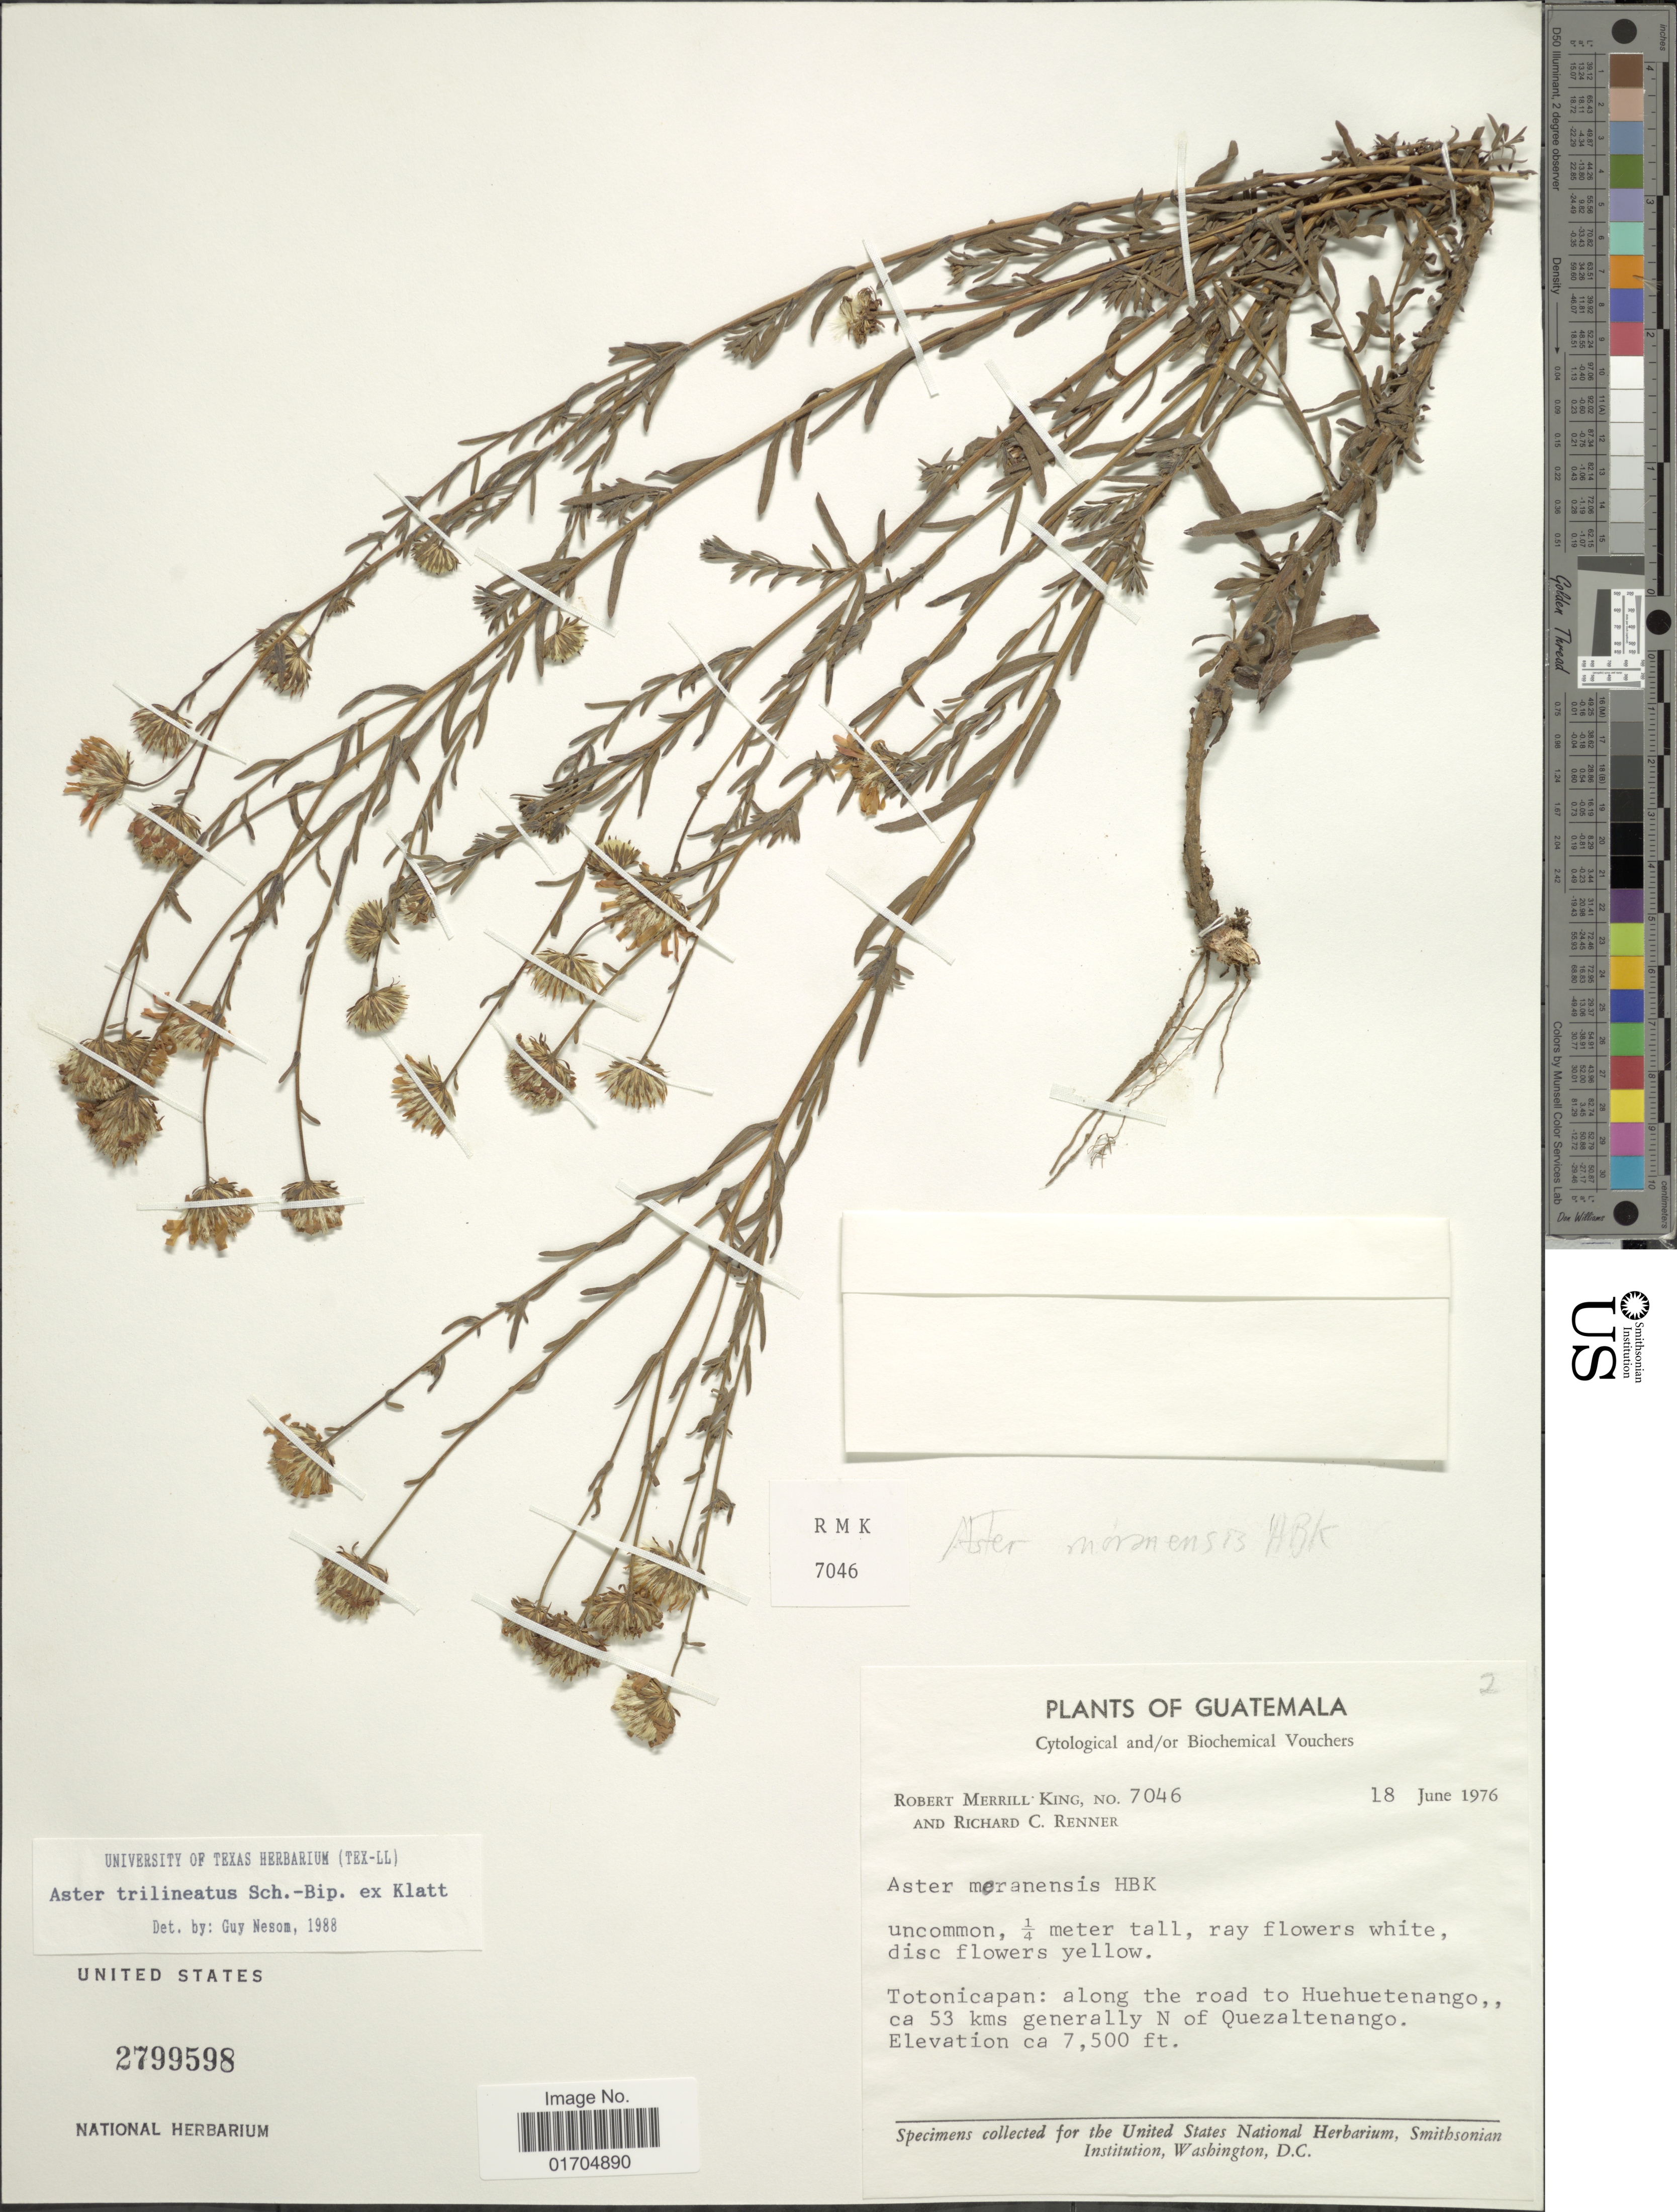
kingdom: Plantae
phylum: Tracheophyta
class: Magnoliopsida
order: Asterales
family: Asteraceae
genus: Symphyotrichum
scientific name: Symphyotrichum trilineatum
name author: (Sch. Bip. ex Klatt) G.L. Nesom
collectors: R. M. King & R. C. Renner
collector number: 7046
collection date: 1976-06-18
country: Guatemala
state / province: Totonicapan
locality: Along the road to Huehuetenango, ca 53 kms generally N of Quezaltenango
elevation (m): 2286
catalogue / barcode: US 2799598